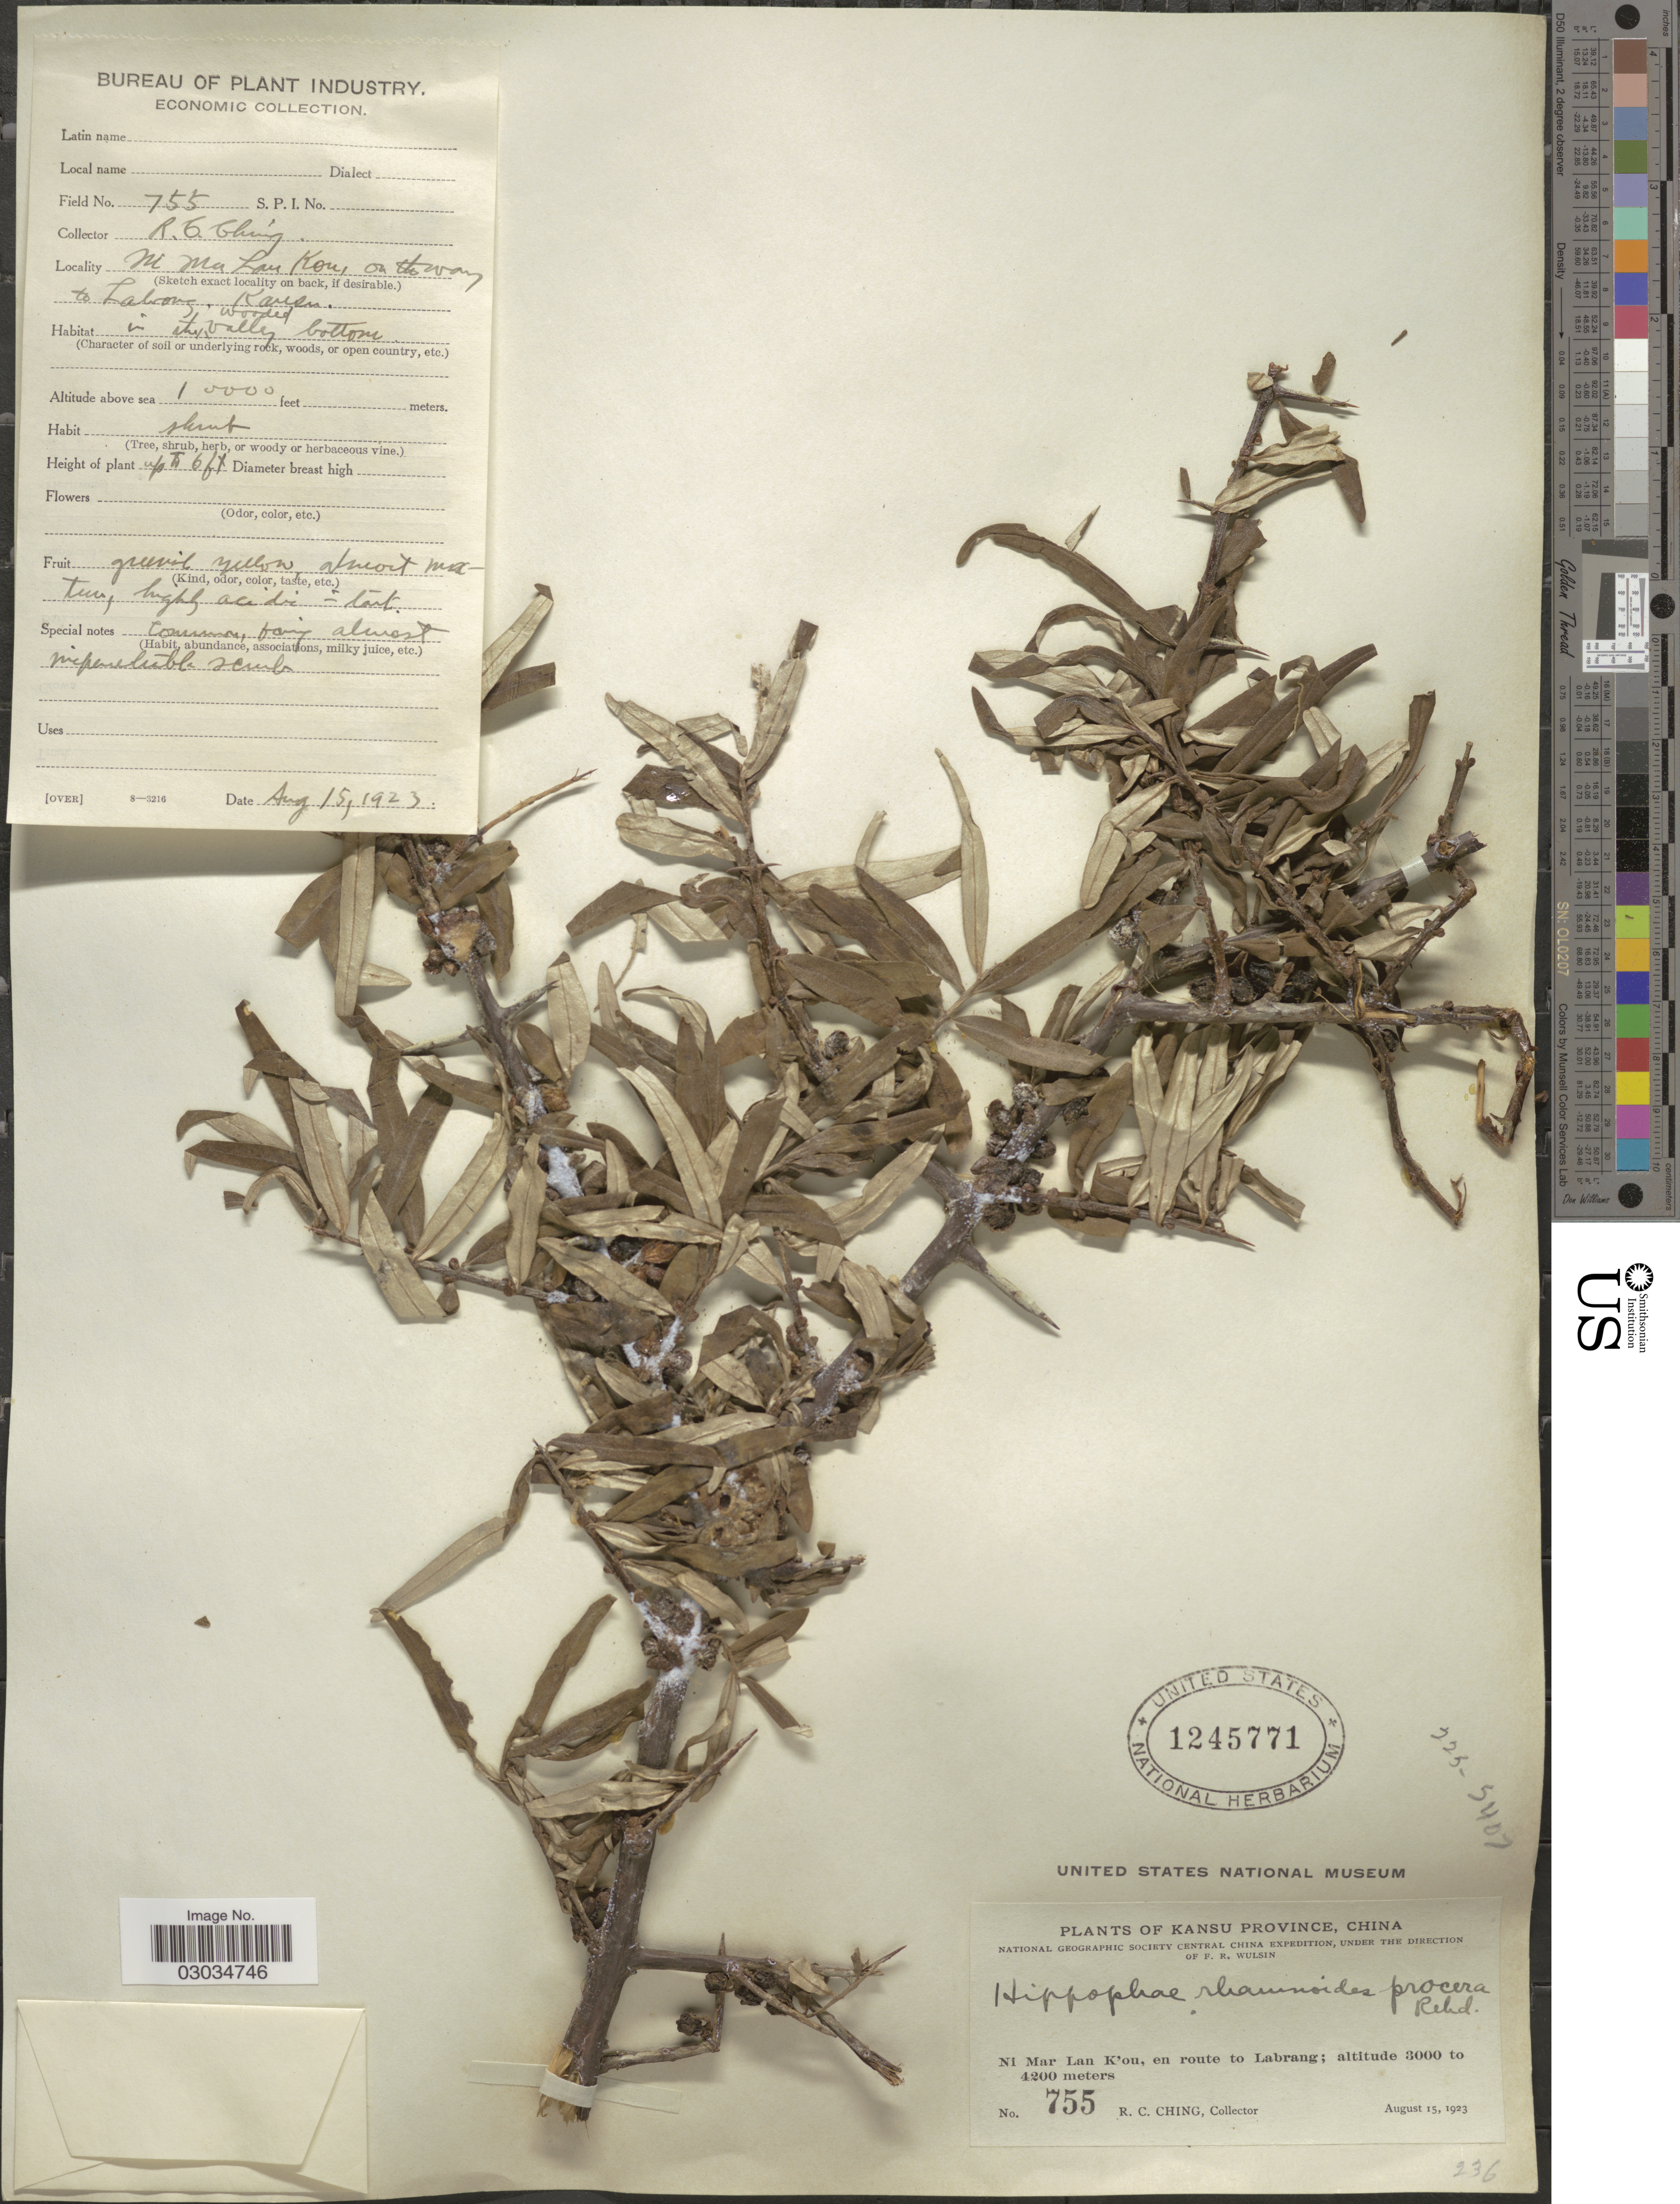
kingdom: Plantae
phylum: Tracheophyta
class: Magnoliopsida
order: Rosales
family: Elaeagnaceae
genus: Hippophae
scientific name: Hippophae rhamnoides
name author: L.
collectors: R. C. Ching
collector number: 755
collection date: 1923-08-15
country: China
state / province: Gansu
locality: Kansu Province, Ni Mar Lan K'ou, en route to Labrang.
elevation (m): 305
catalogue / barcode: US 1245771